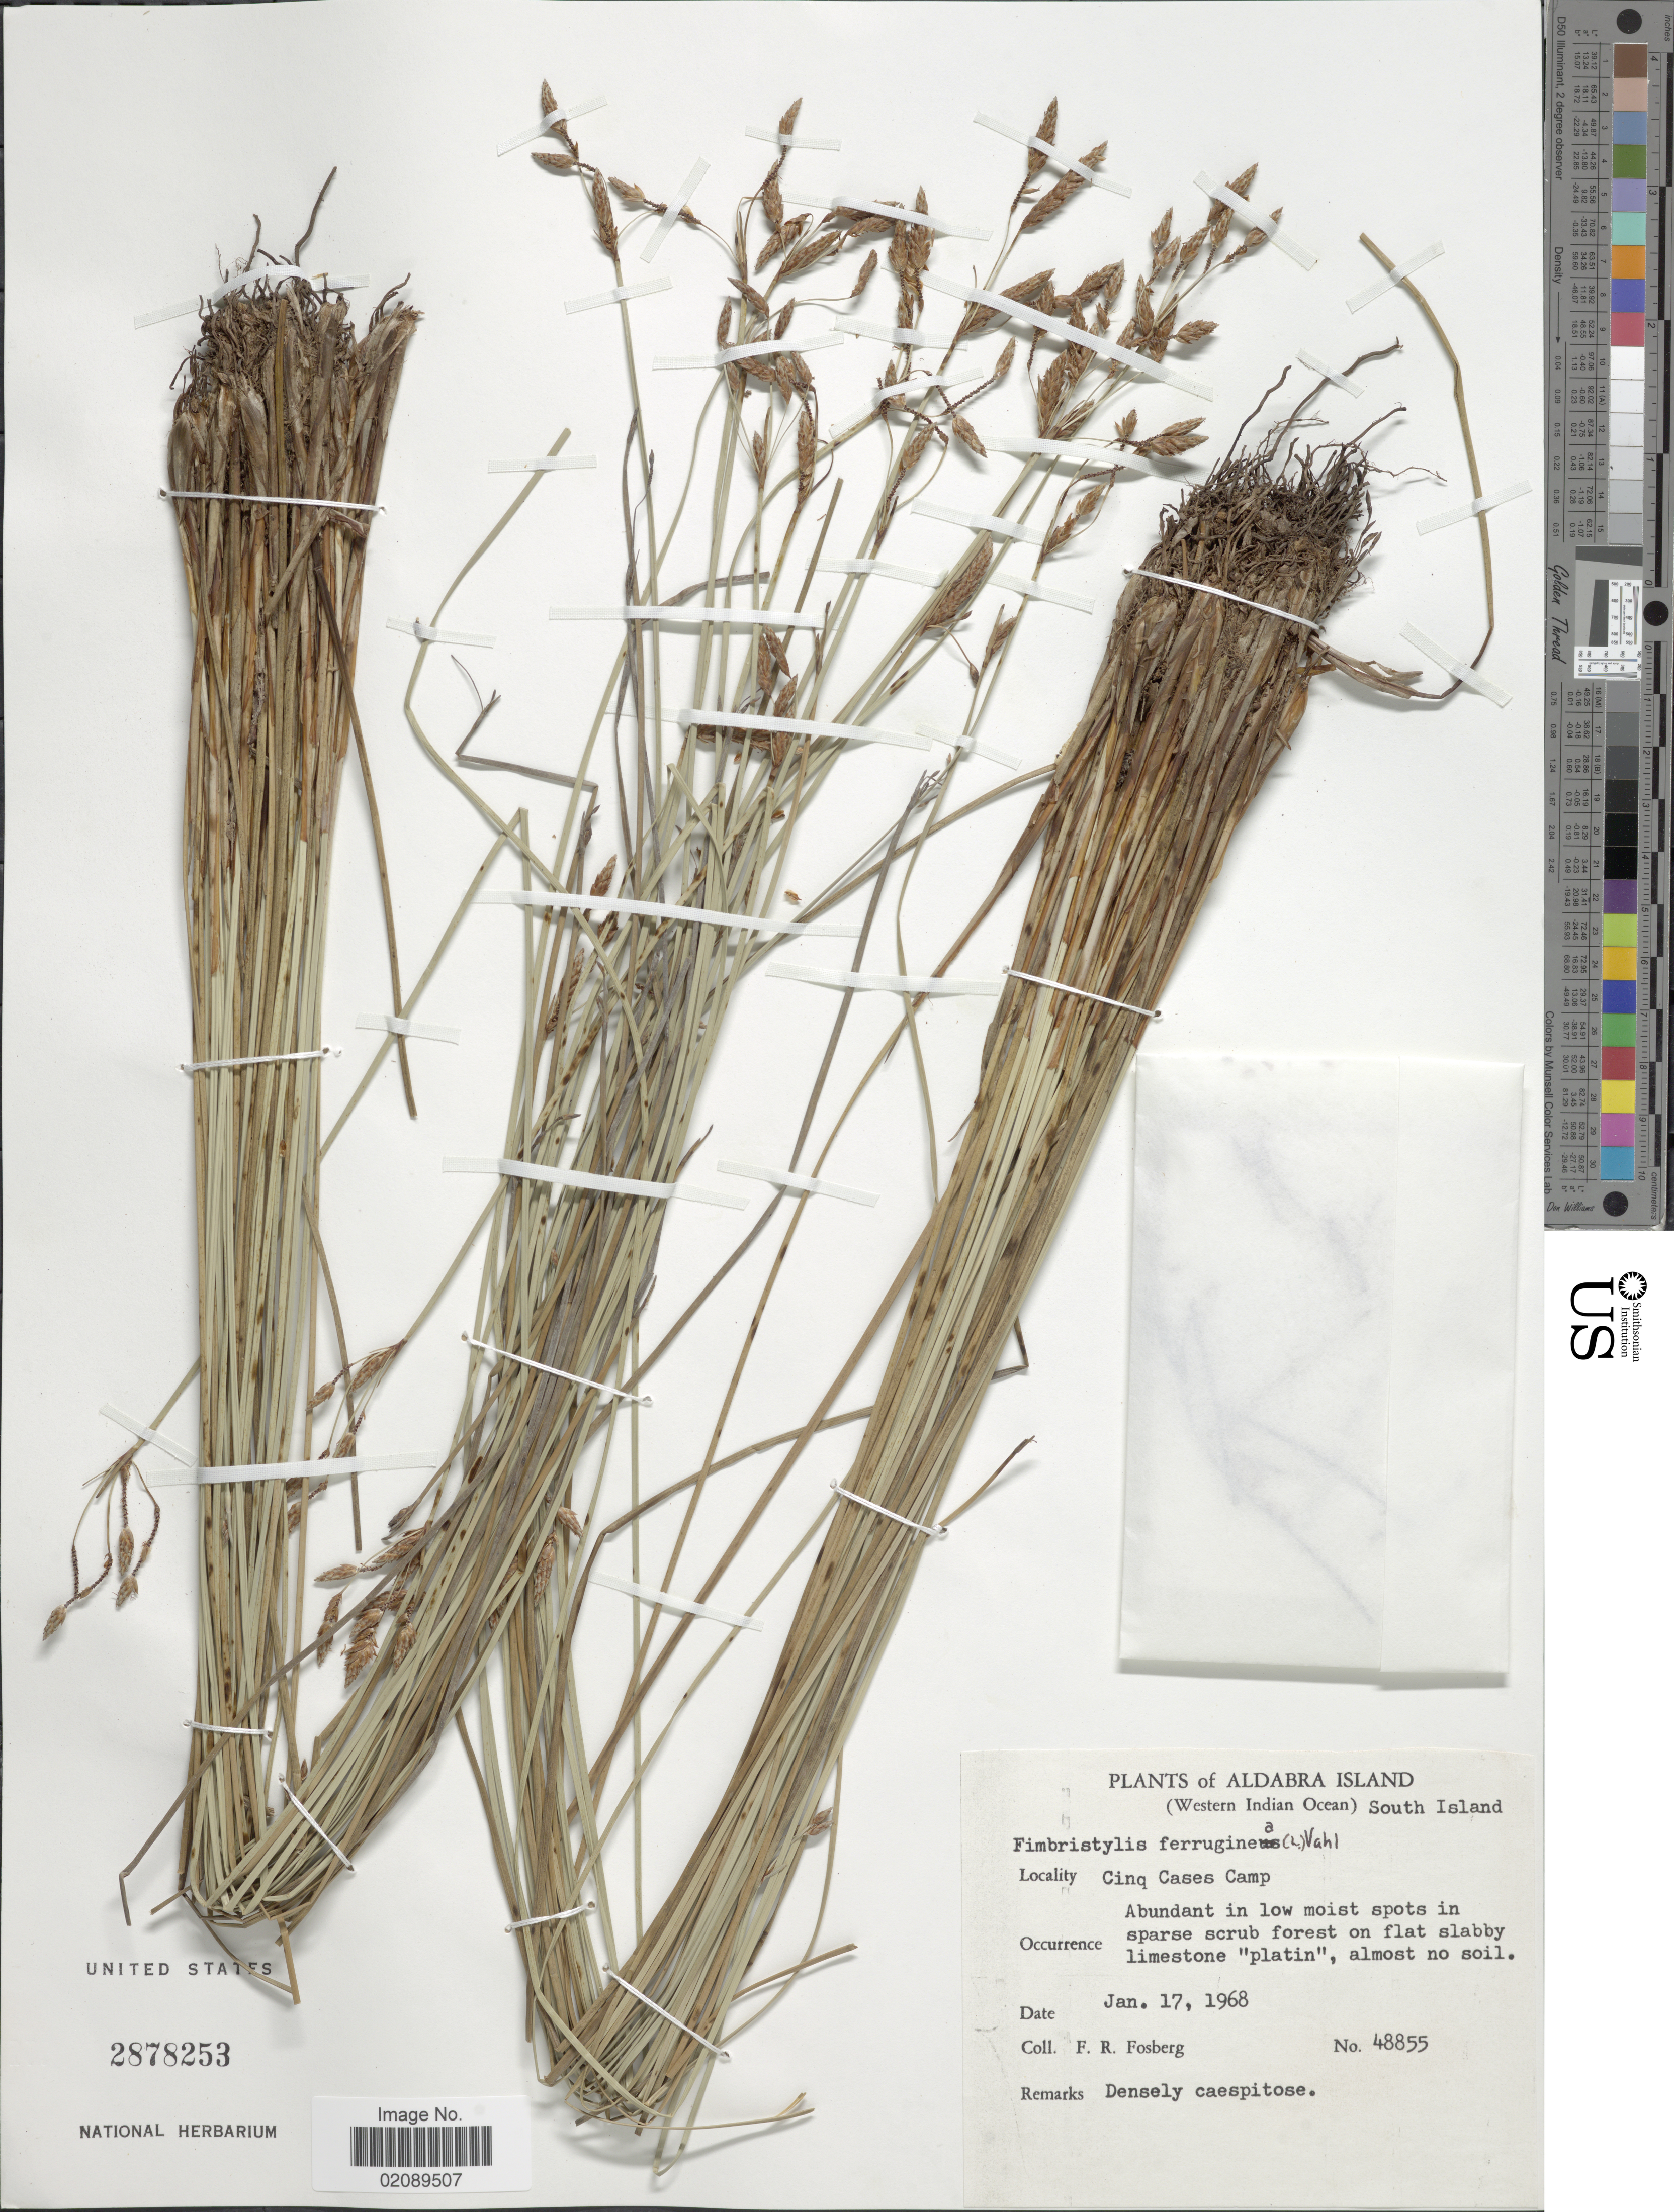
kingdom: Plantae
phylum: Tracheophyta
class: Liliopsida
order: Poales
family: Cyperaceae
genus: Fimbristylis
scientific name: Fimbristylis ferruginea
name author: (L.) Vahl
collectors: F. R. Fosberg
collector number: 48855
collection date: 1968-01-17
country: Seychelles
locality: Aldabra Island (western Indian Ocean), Cinq Cases Camp, abundant in low moist spots in sparse srub forest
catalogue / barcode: US 2878253